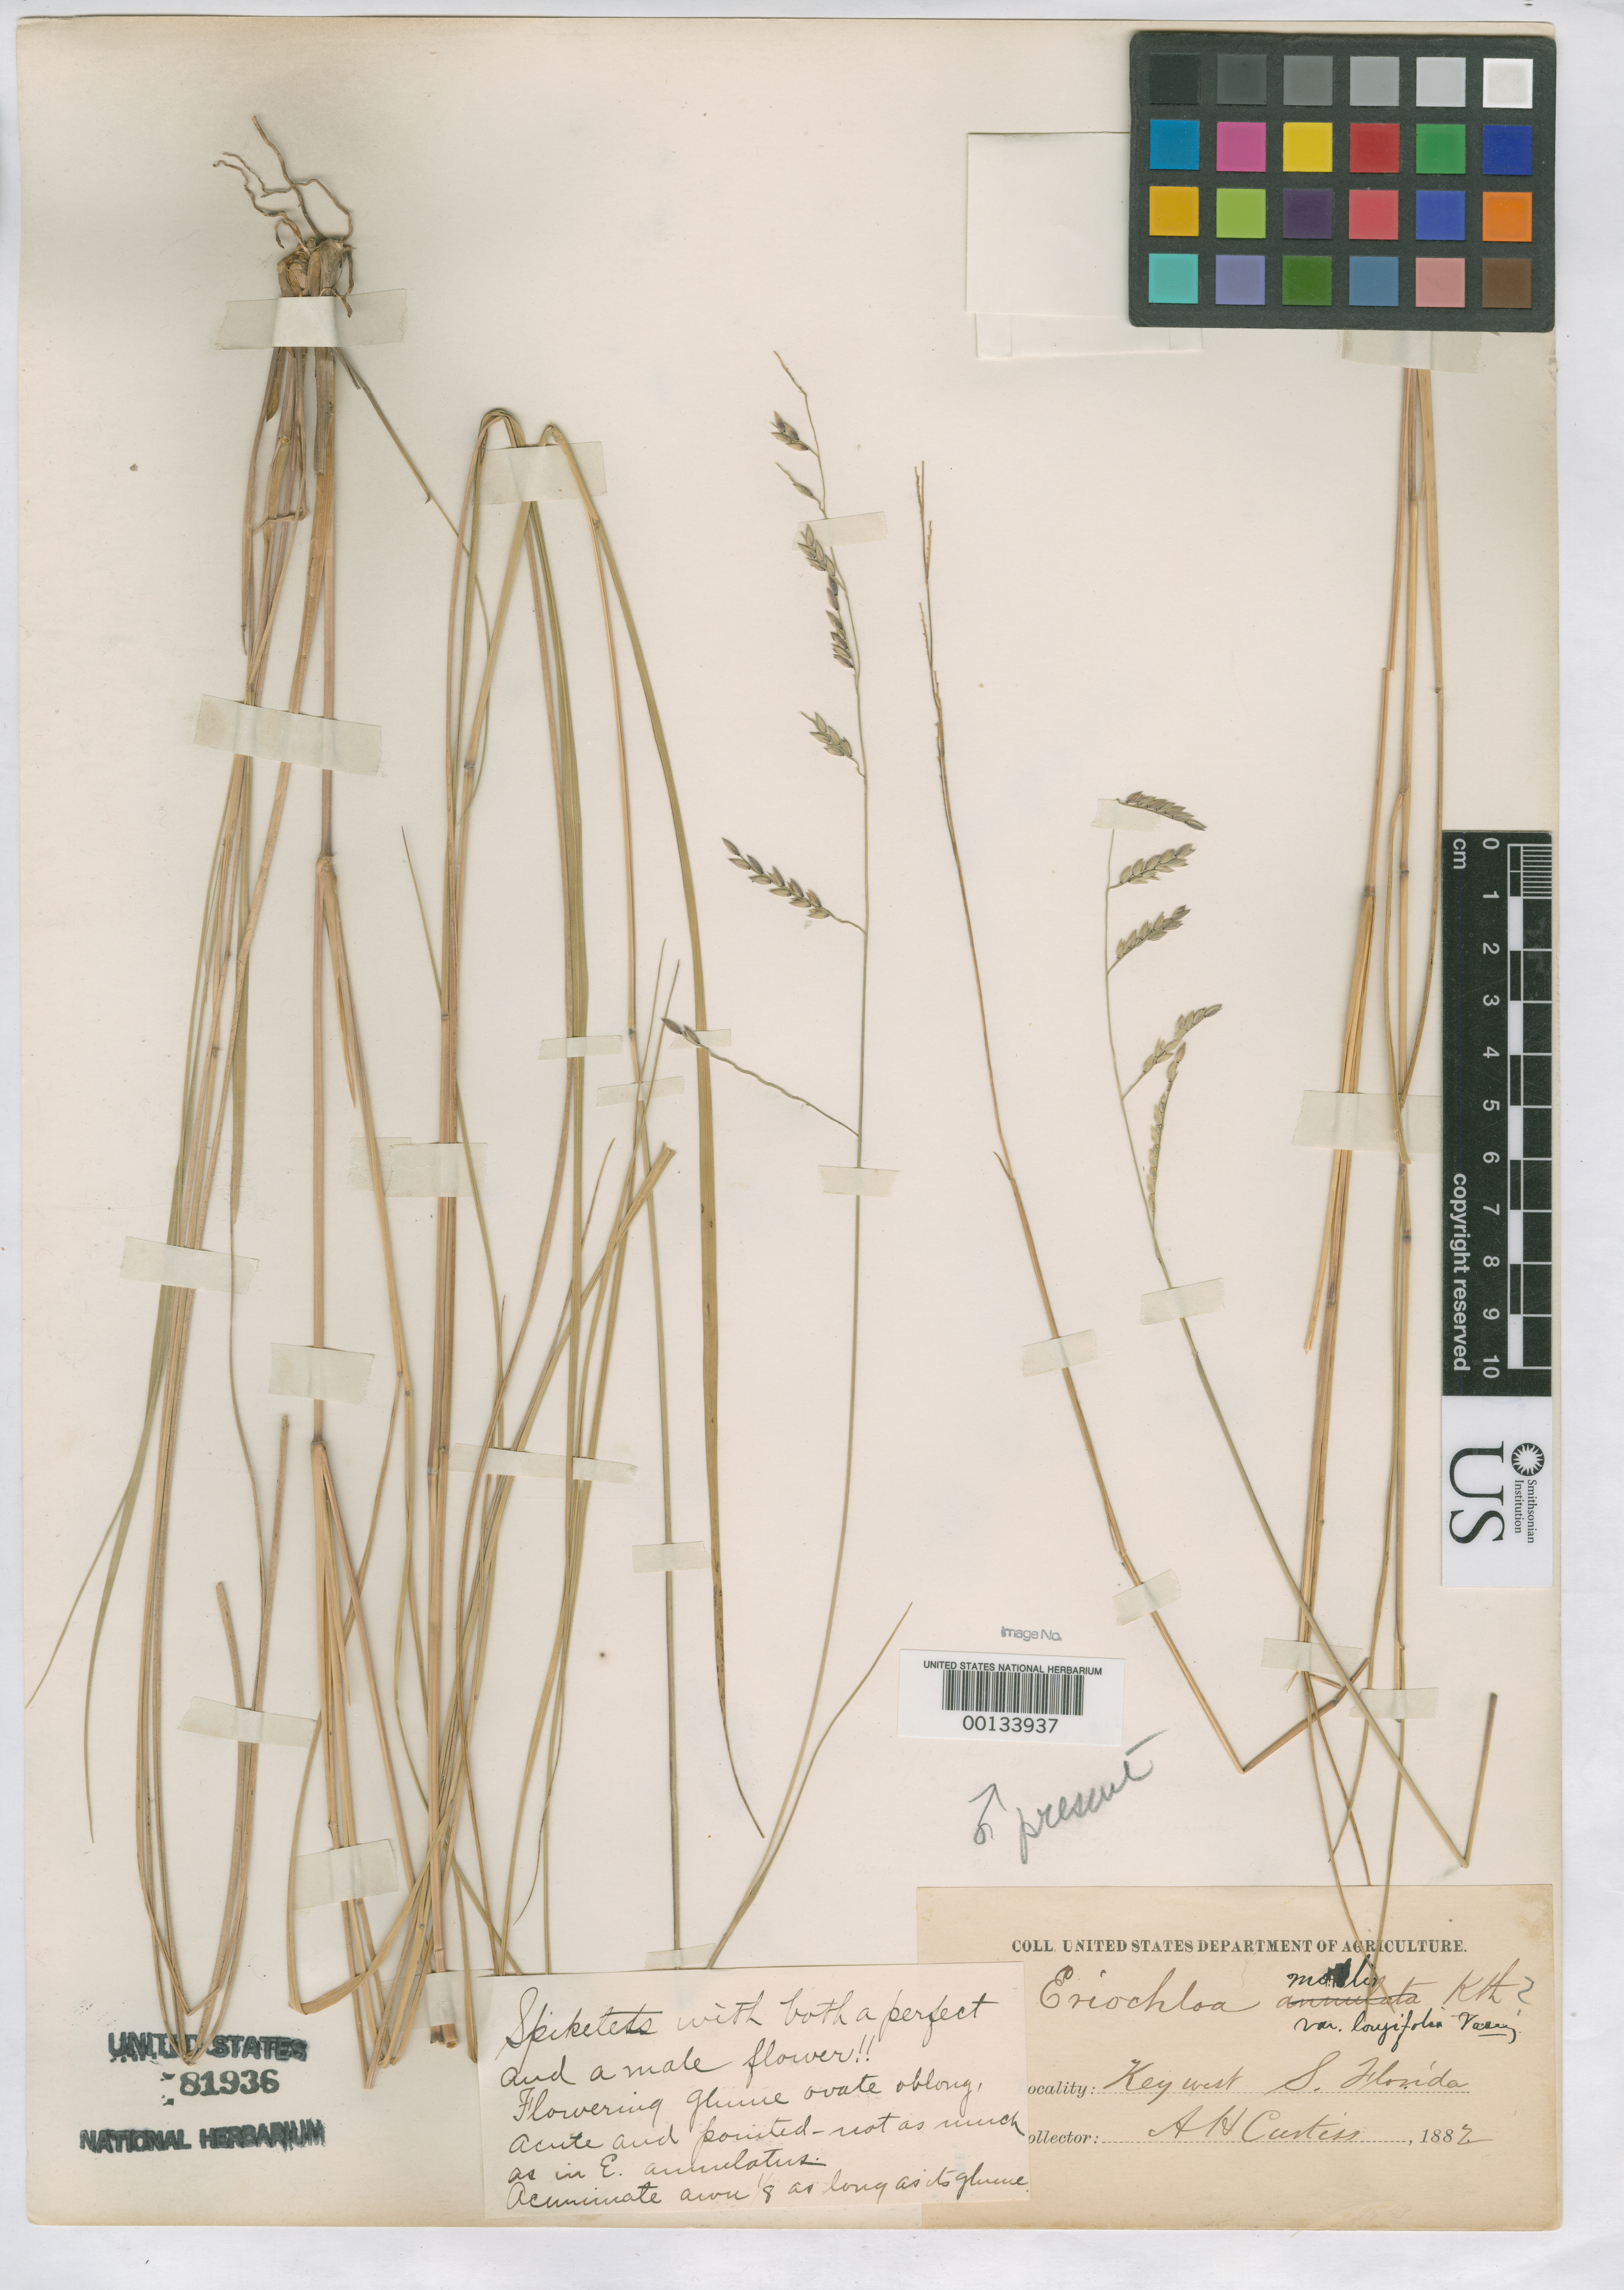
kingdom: Plantae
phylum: Tracheophyta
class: Liliopsida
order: Poales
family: Poaceae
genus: Eriochloa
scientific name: Eriochloa mollis var. longifolia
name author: Vasey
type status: Holotype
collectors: A. H. Curtiss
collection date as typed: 1882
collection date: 1882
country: United States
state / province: Florida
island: Key West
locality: Key West, S. Florida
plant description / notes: Several additional US sheets (Curtiss 3600*, February, No-name Key, Florida) are annotated (by Vasey?) as Eriochloa mollis var. longifolia Vasey and may be original material of this taxon but are not cited in the protologue. (These specimens are isotypes of Eriochloa debilis Mez, q.v.)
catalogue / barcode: US 81936